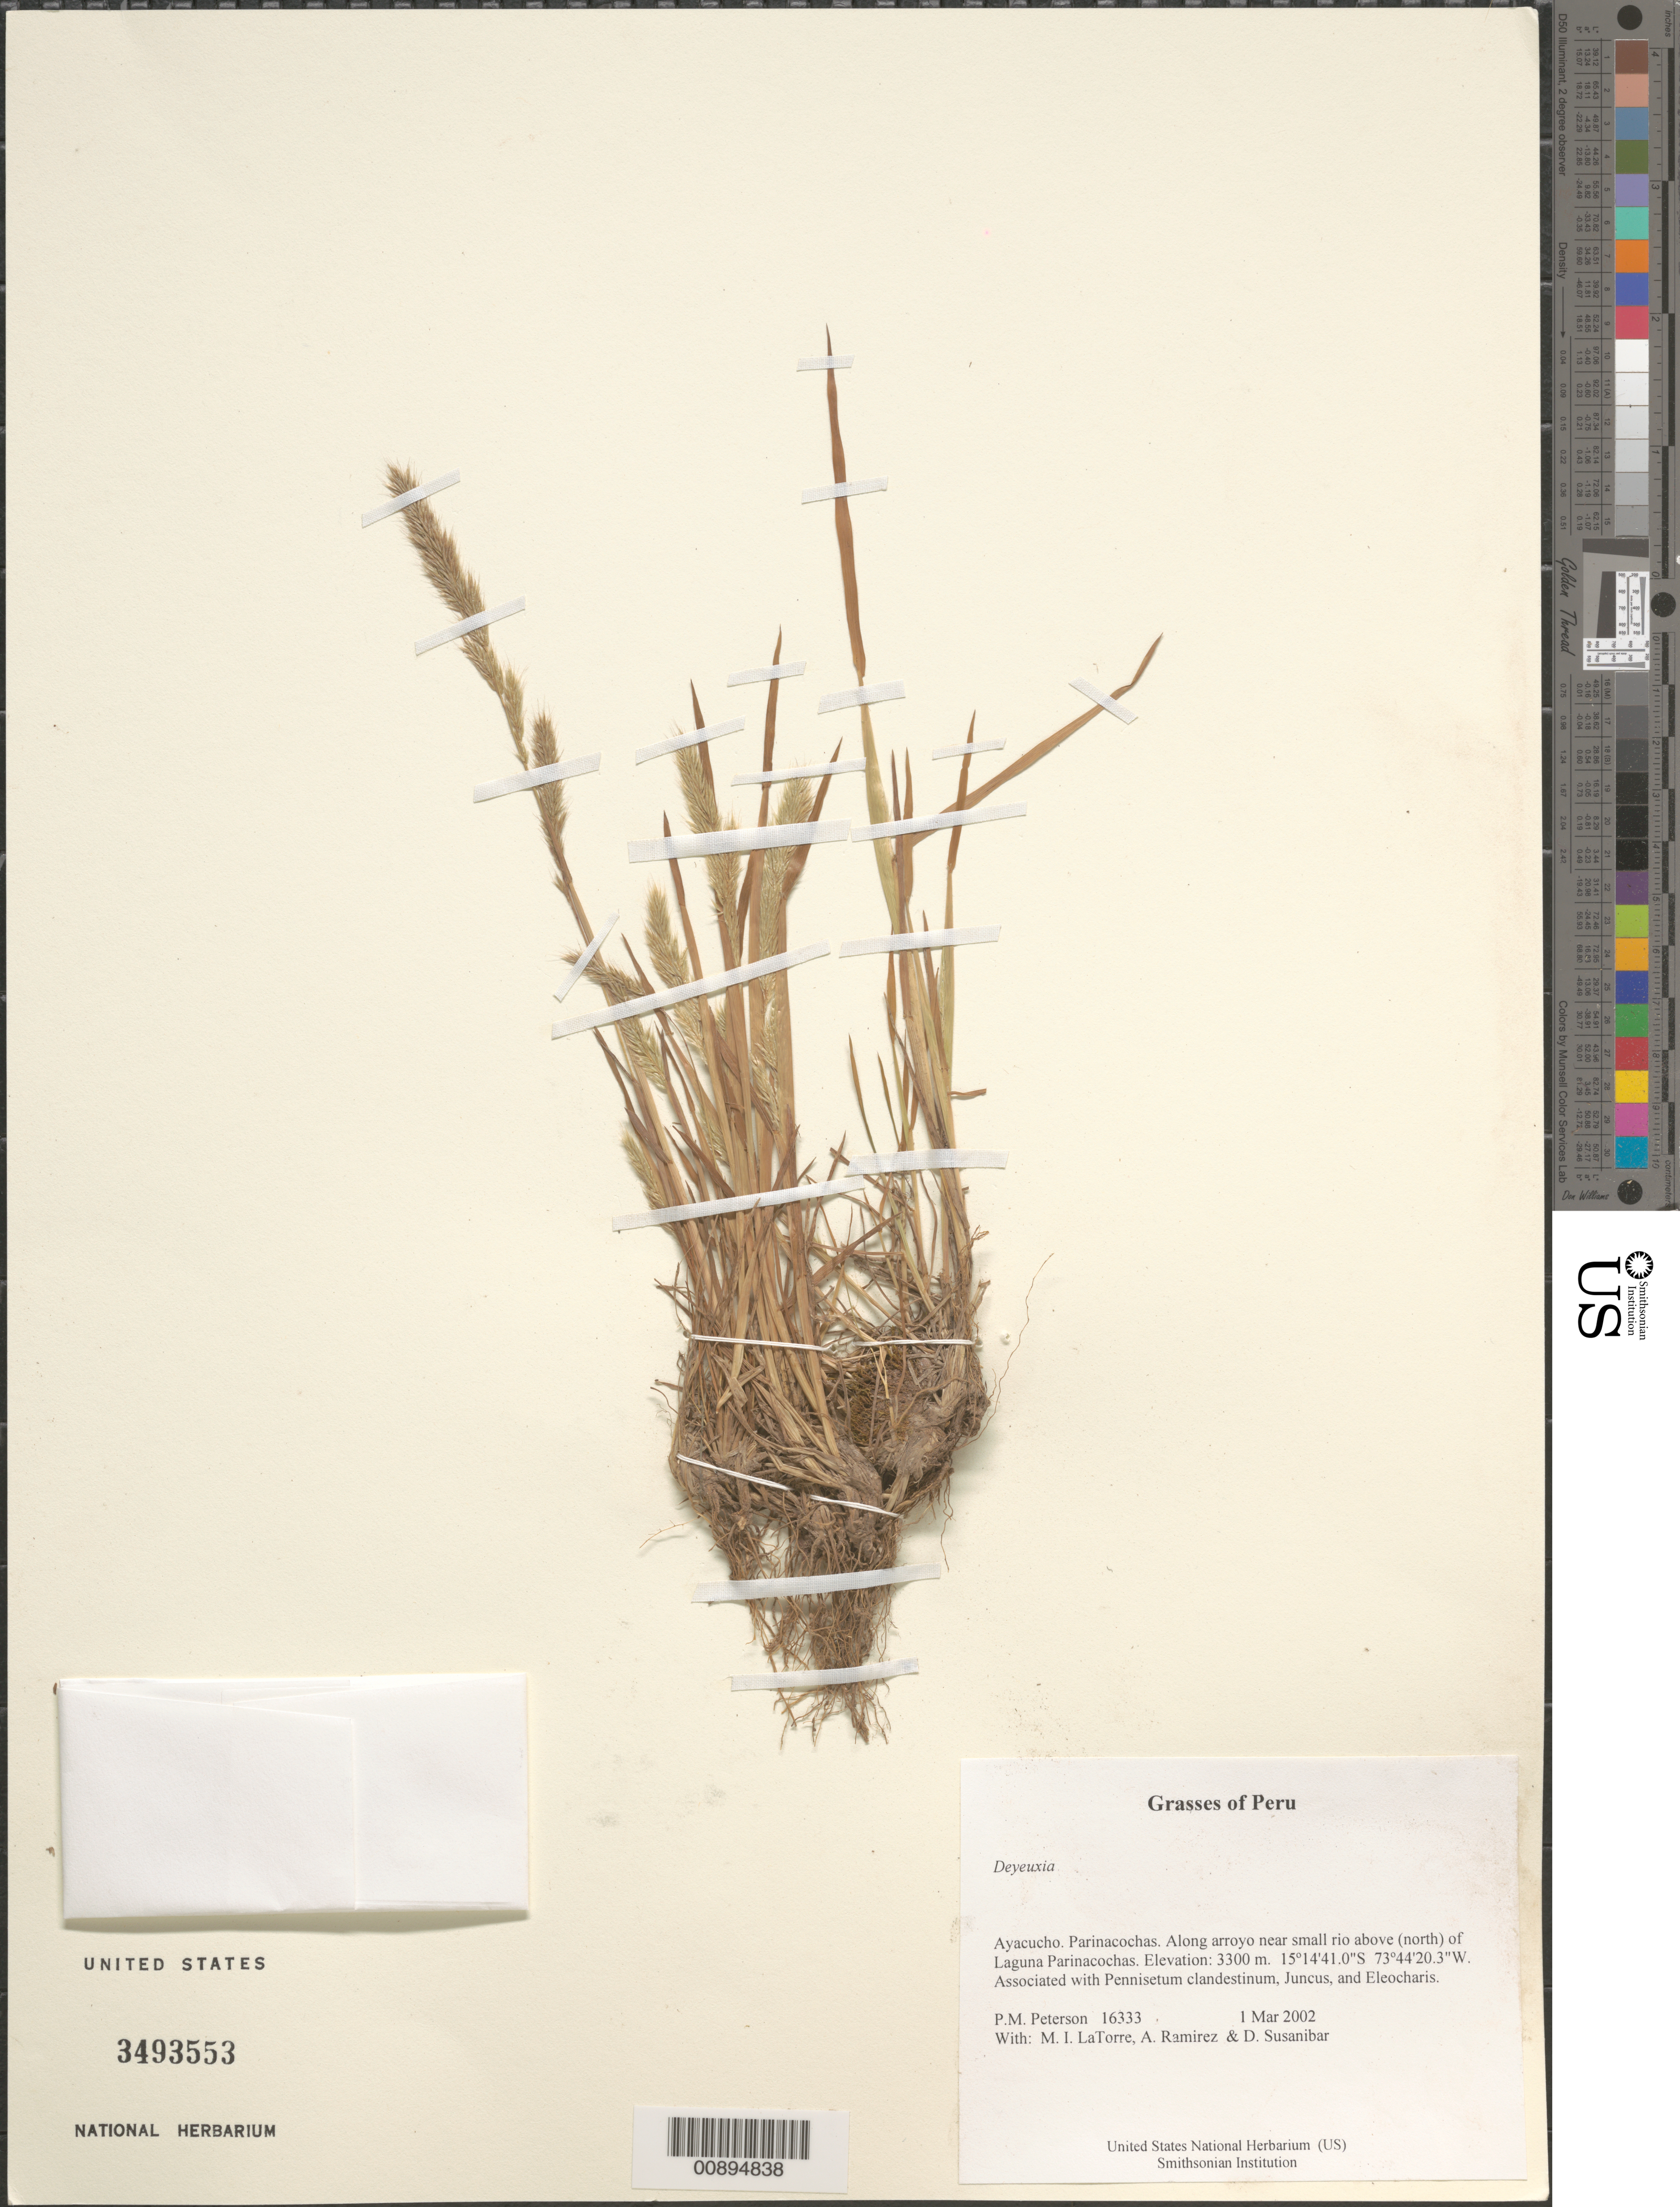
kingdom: Plantae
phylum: Tracheophyta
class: Liliopsida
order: Poales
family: Poaceae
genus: Calamagrostis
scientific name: Calamagrostis sp.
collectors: P. M. Peterson, M. I. La Torre, A. Ramírez & D. Susanibar Cruz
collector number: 16333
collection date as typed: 01 Mar 2002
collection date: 2002-03-01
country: Peru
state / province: Ayacucho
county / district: Parinacochas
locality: Along arroyo near small rio above (north) of Laguna Parinacochas.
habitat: Associated with ~Pennisetum clandestinum, Juncus, and Eleocharis~.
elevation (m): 3300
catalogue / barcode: US 3493553